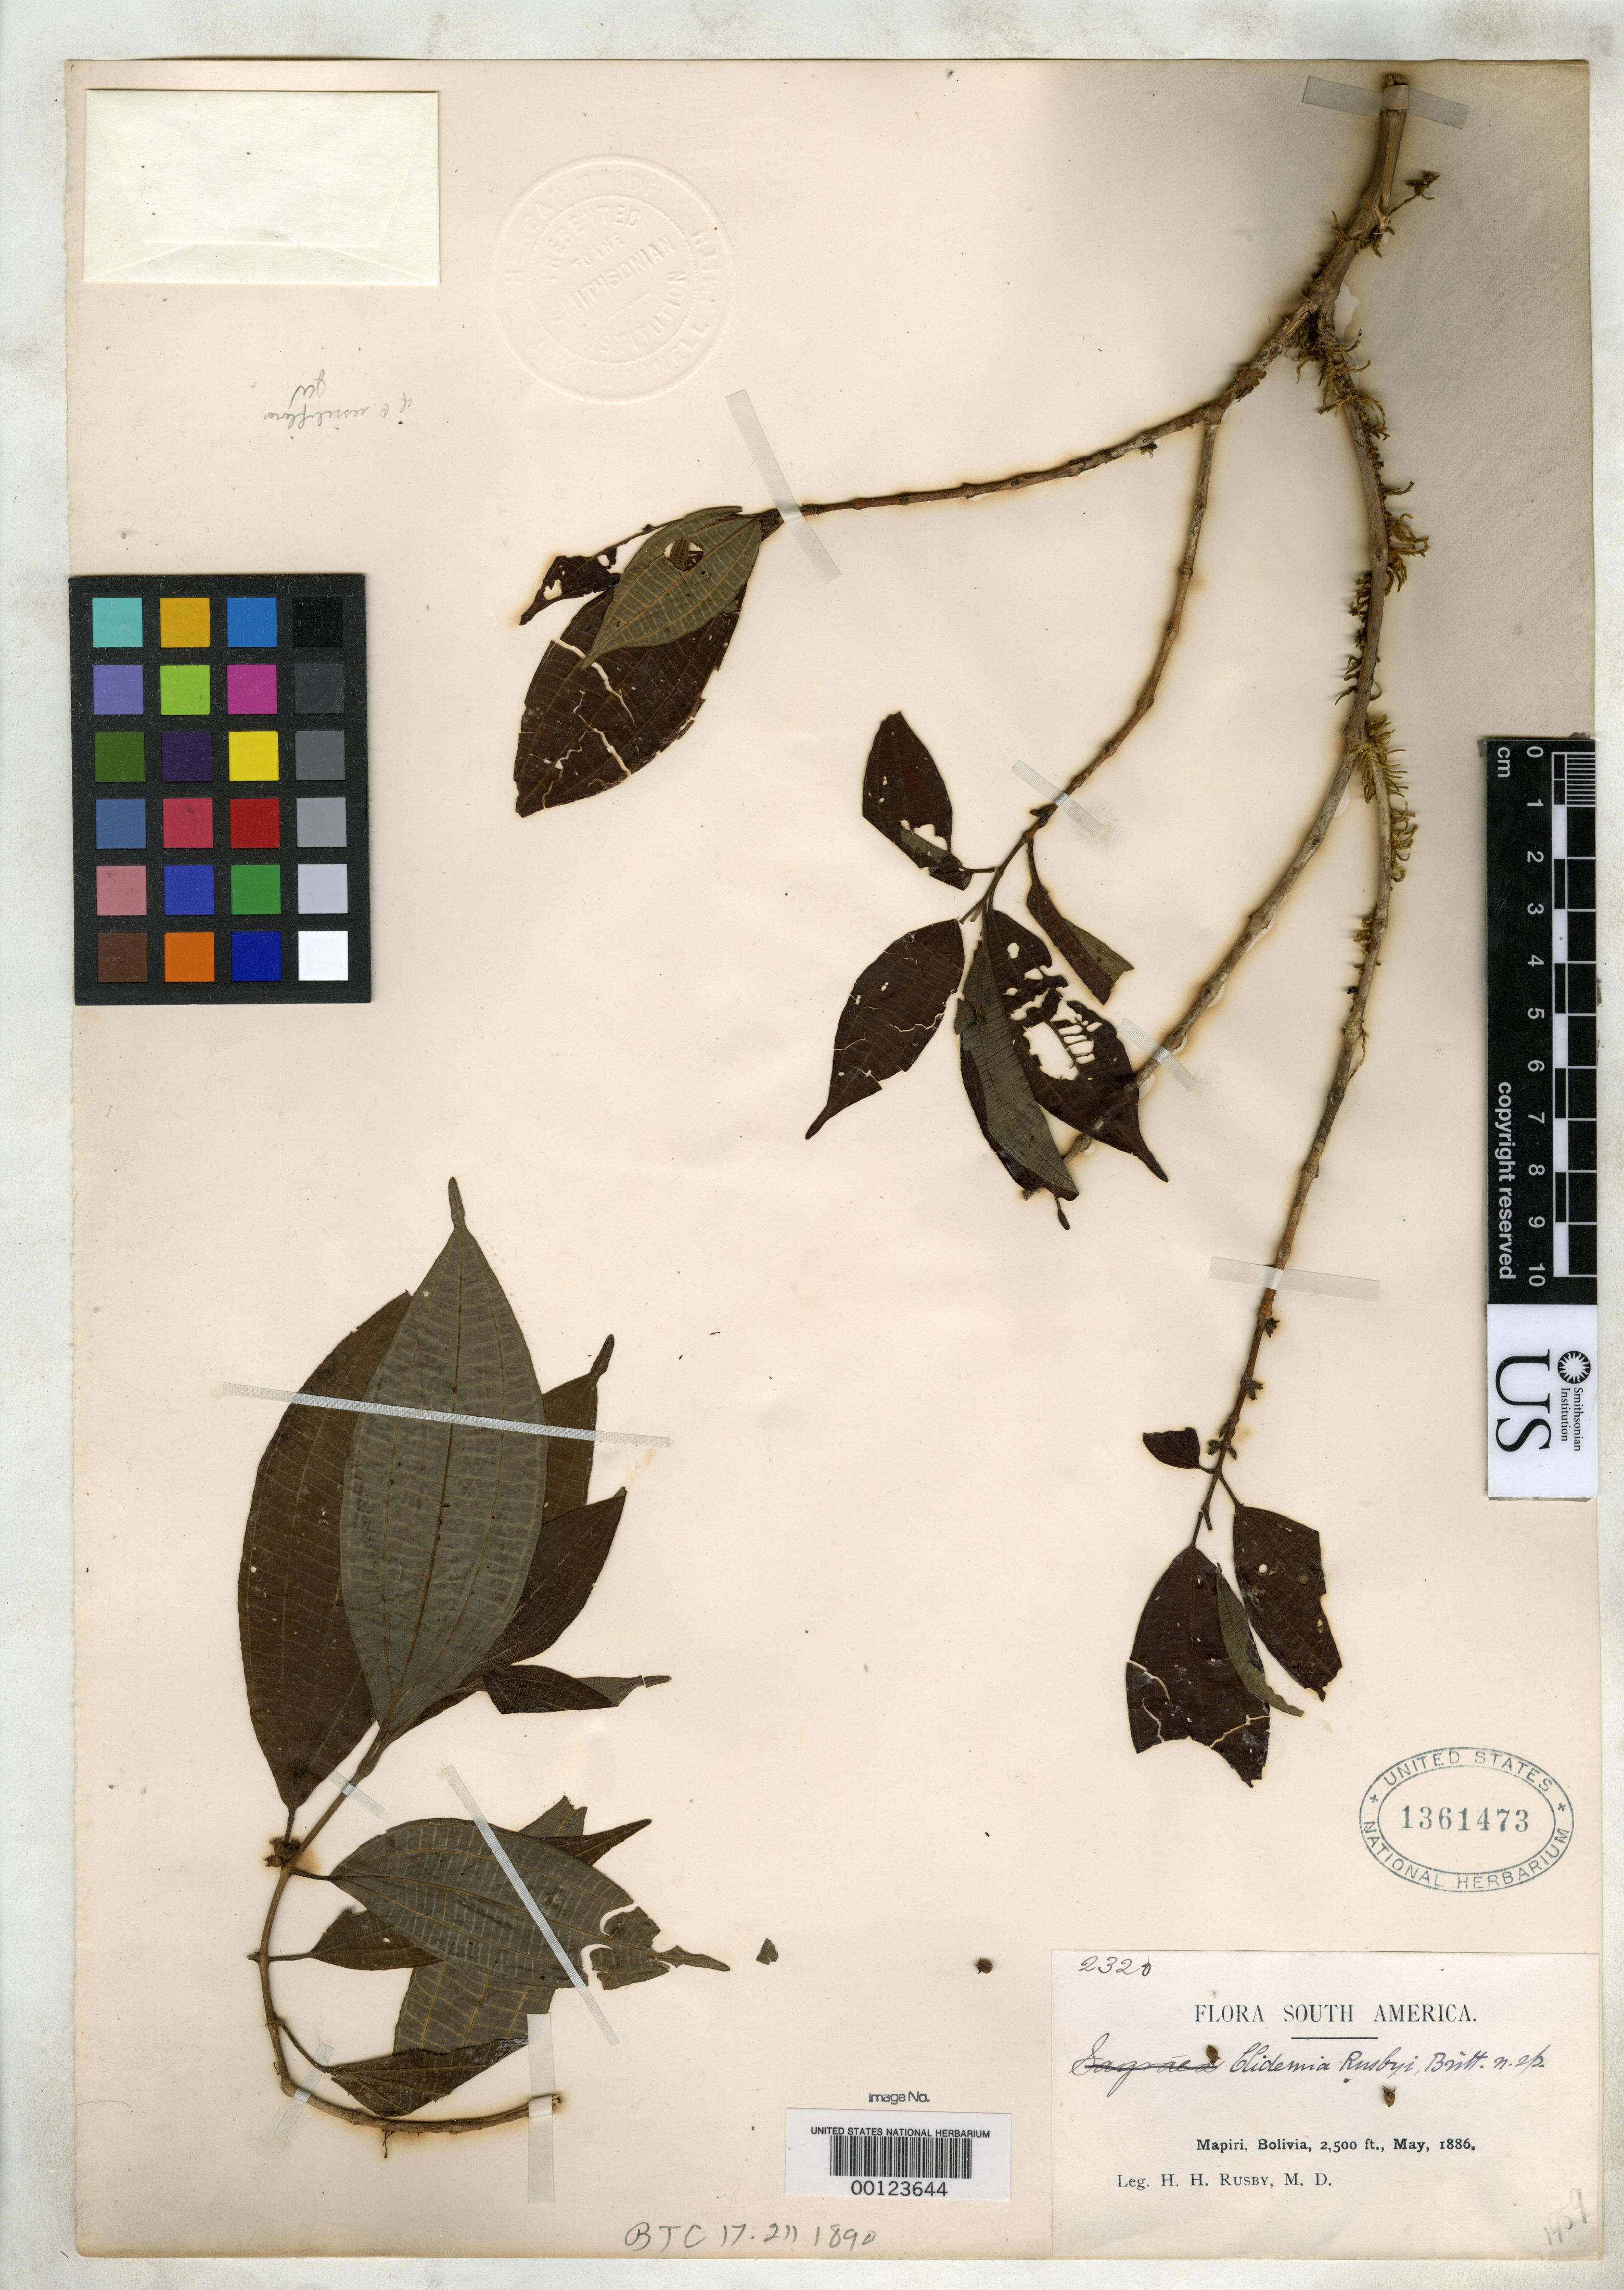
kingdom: Plantae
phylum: Tracheophyta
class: Magnoliopsida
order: Myrtales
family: Melastomataceae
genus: Clidemia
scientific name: Clidemia rusbyi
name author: Britton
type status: Isotype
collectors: H. H. Rusby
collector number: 2320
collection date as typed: May 1886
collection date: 1886-05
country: Bolivia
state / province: La Páz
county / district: Larecaja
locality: Mapiri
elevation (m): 762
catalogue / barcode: US 1361473